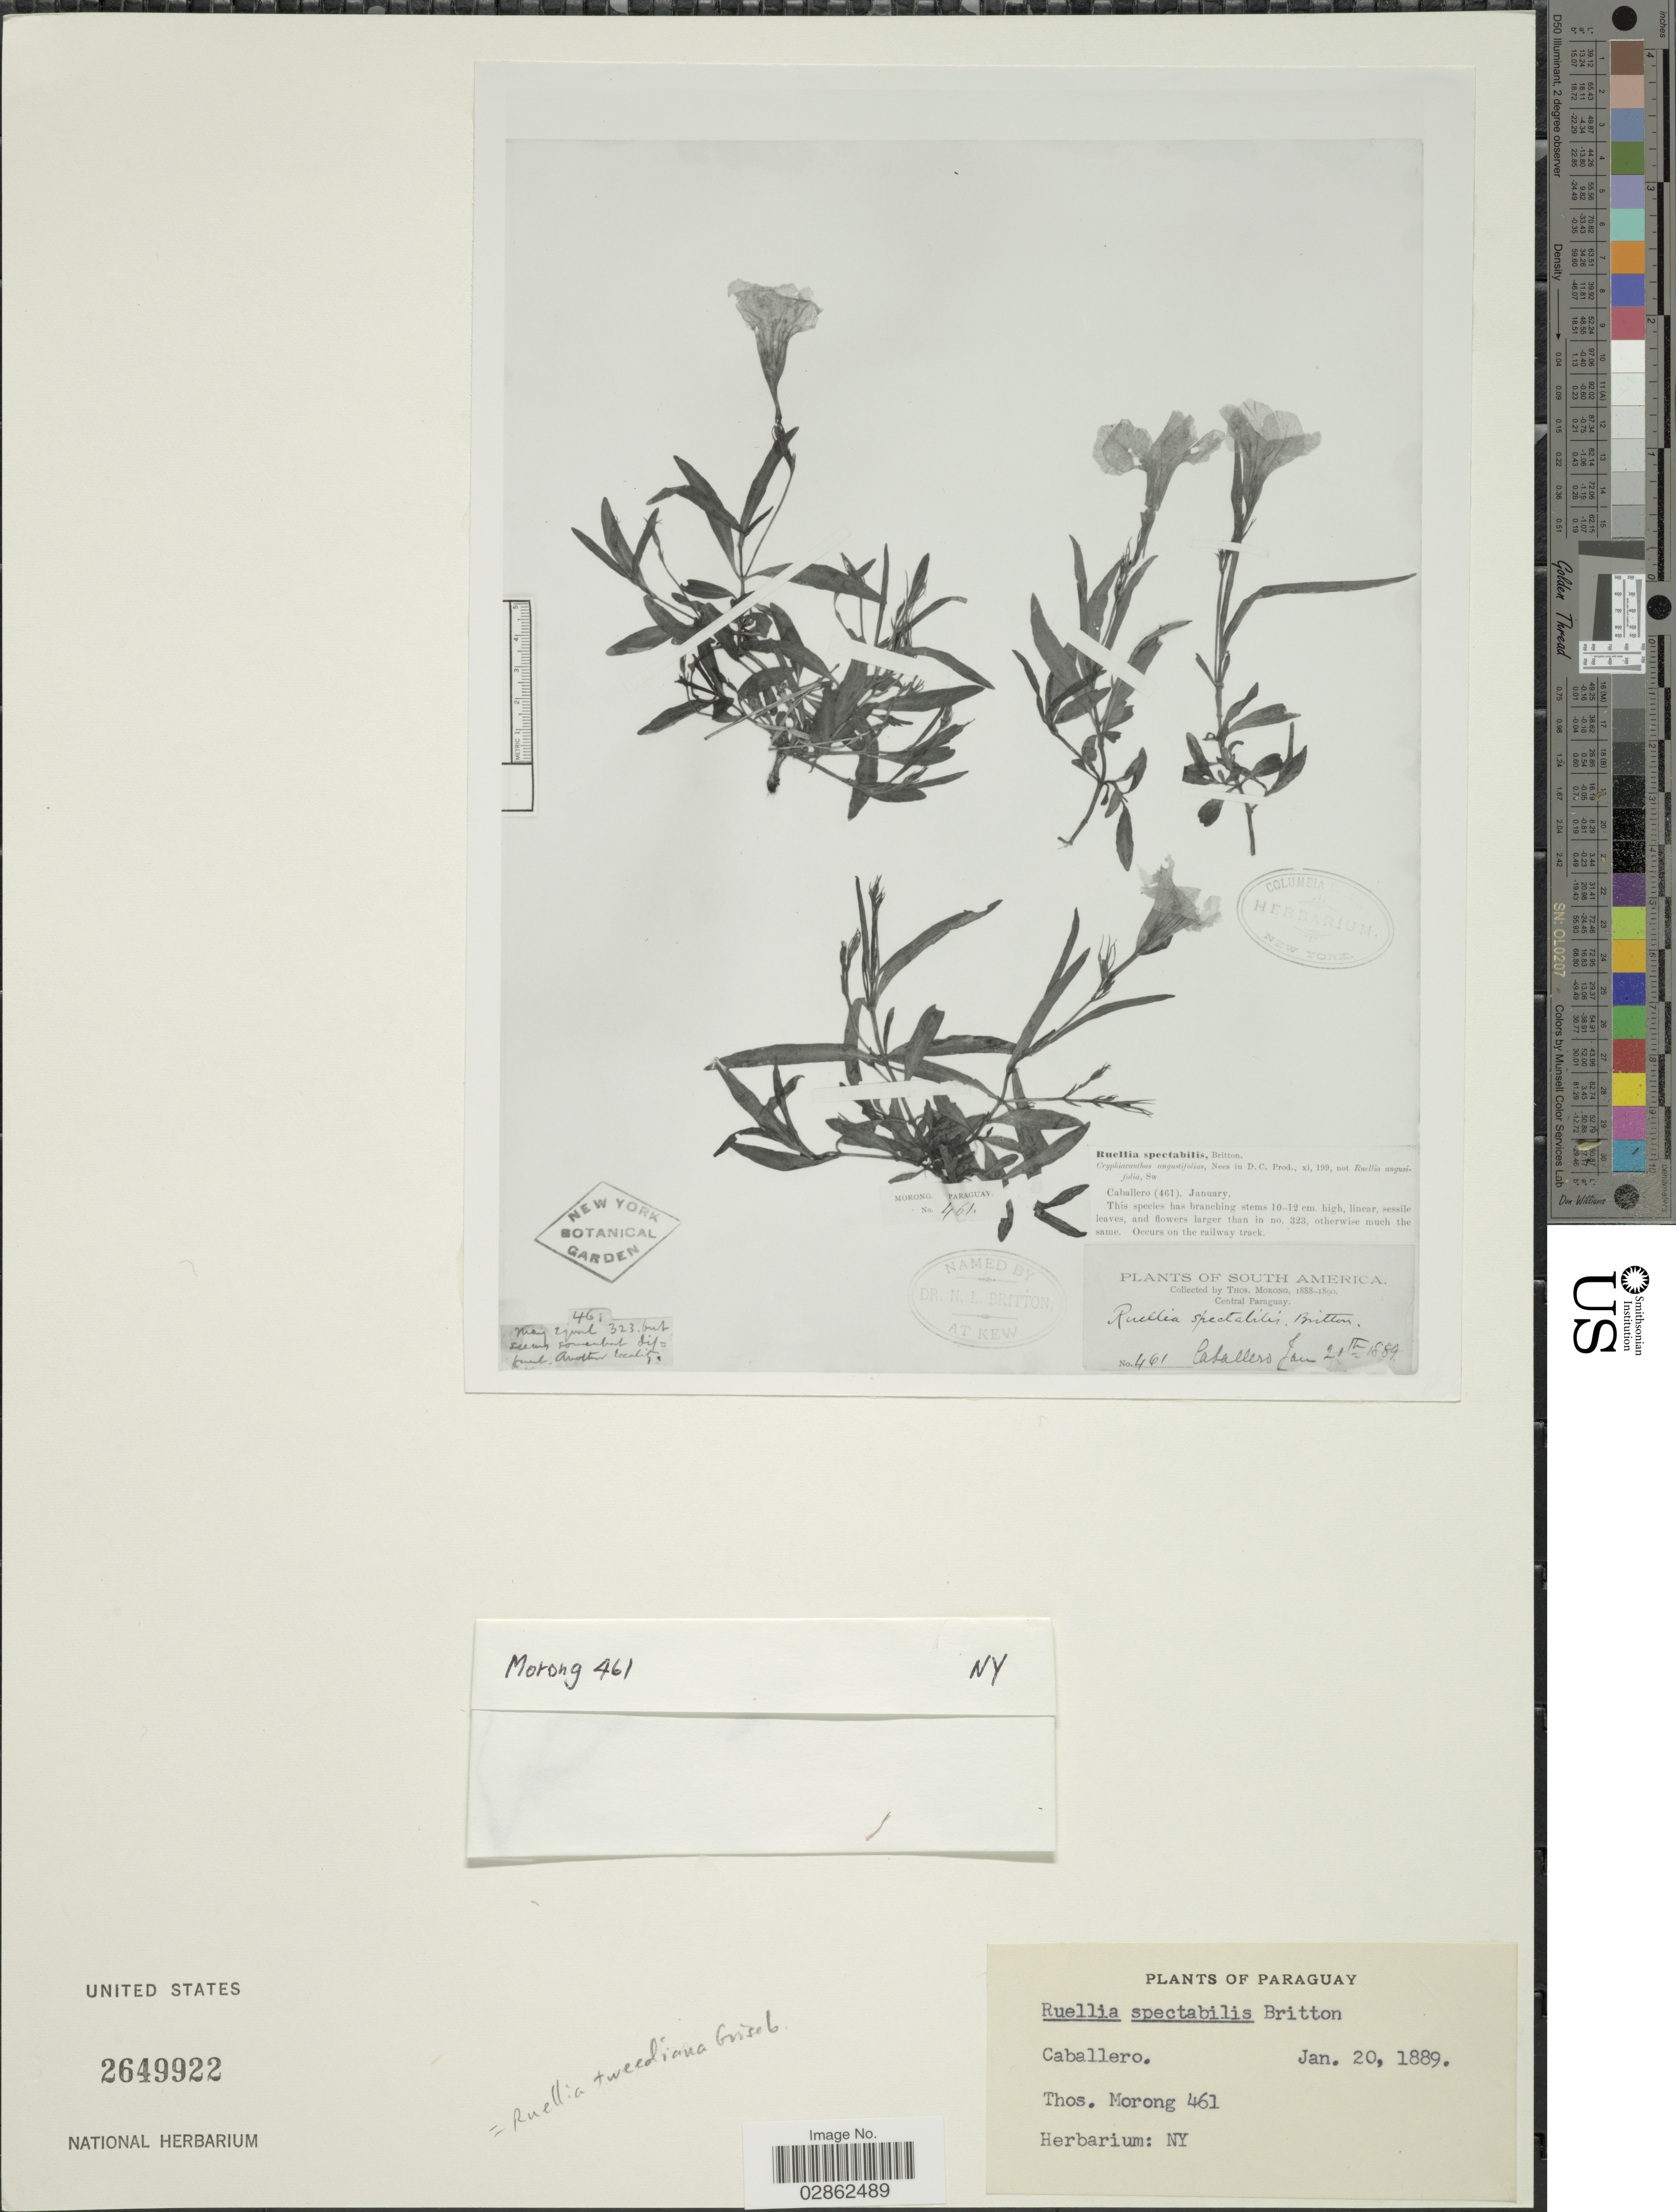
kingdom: Plantae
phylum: Tracheophyta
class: Magnoliopsida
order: Lamiales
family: Acanthaceae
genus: Ruellia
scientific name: Ruellia tweediana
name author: Griseb.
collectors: ex herb. T. Morong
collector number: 461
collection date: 1889-01-20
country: Paraguay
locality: Caballero. Central Paraguay.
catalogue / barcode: US 2649922